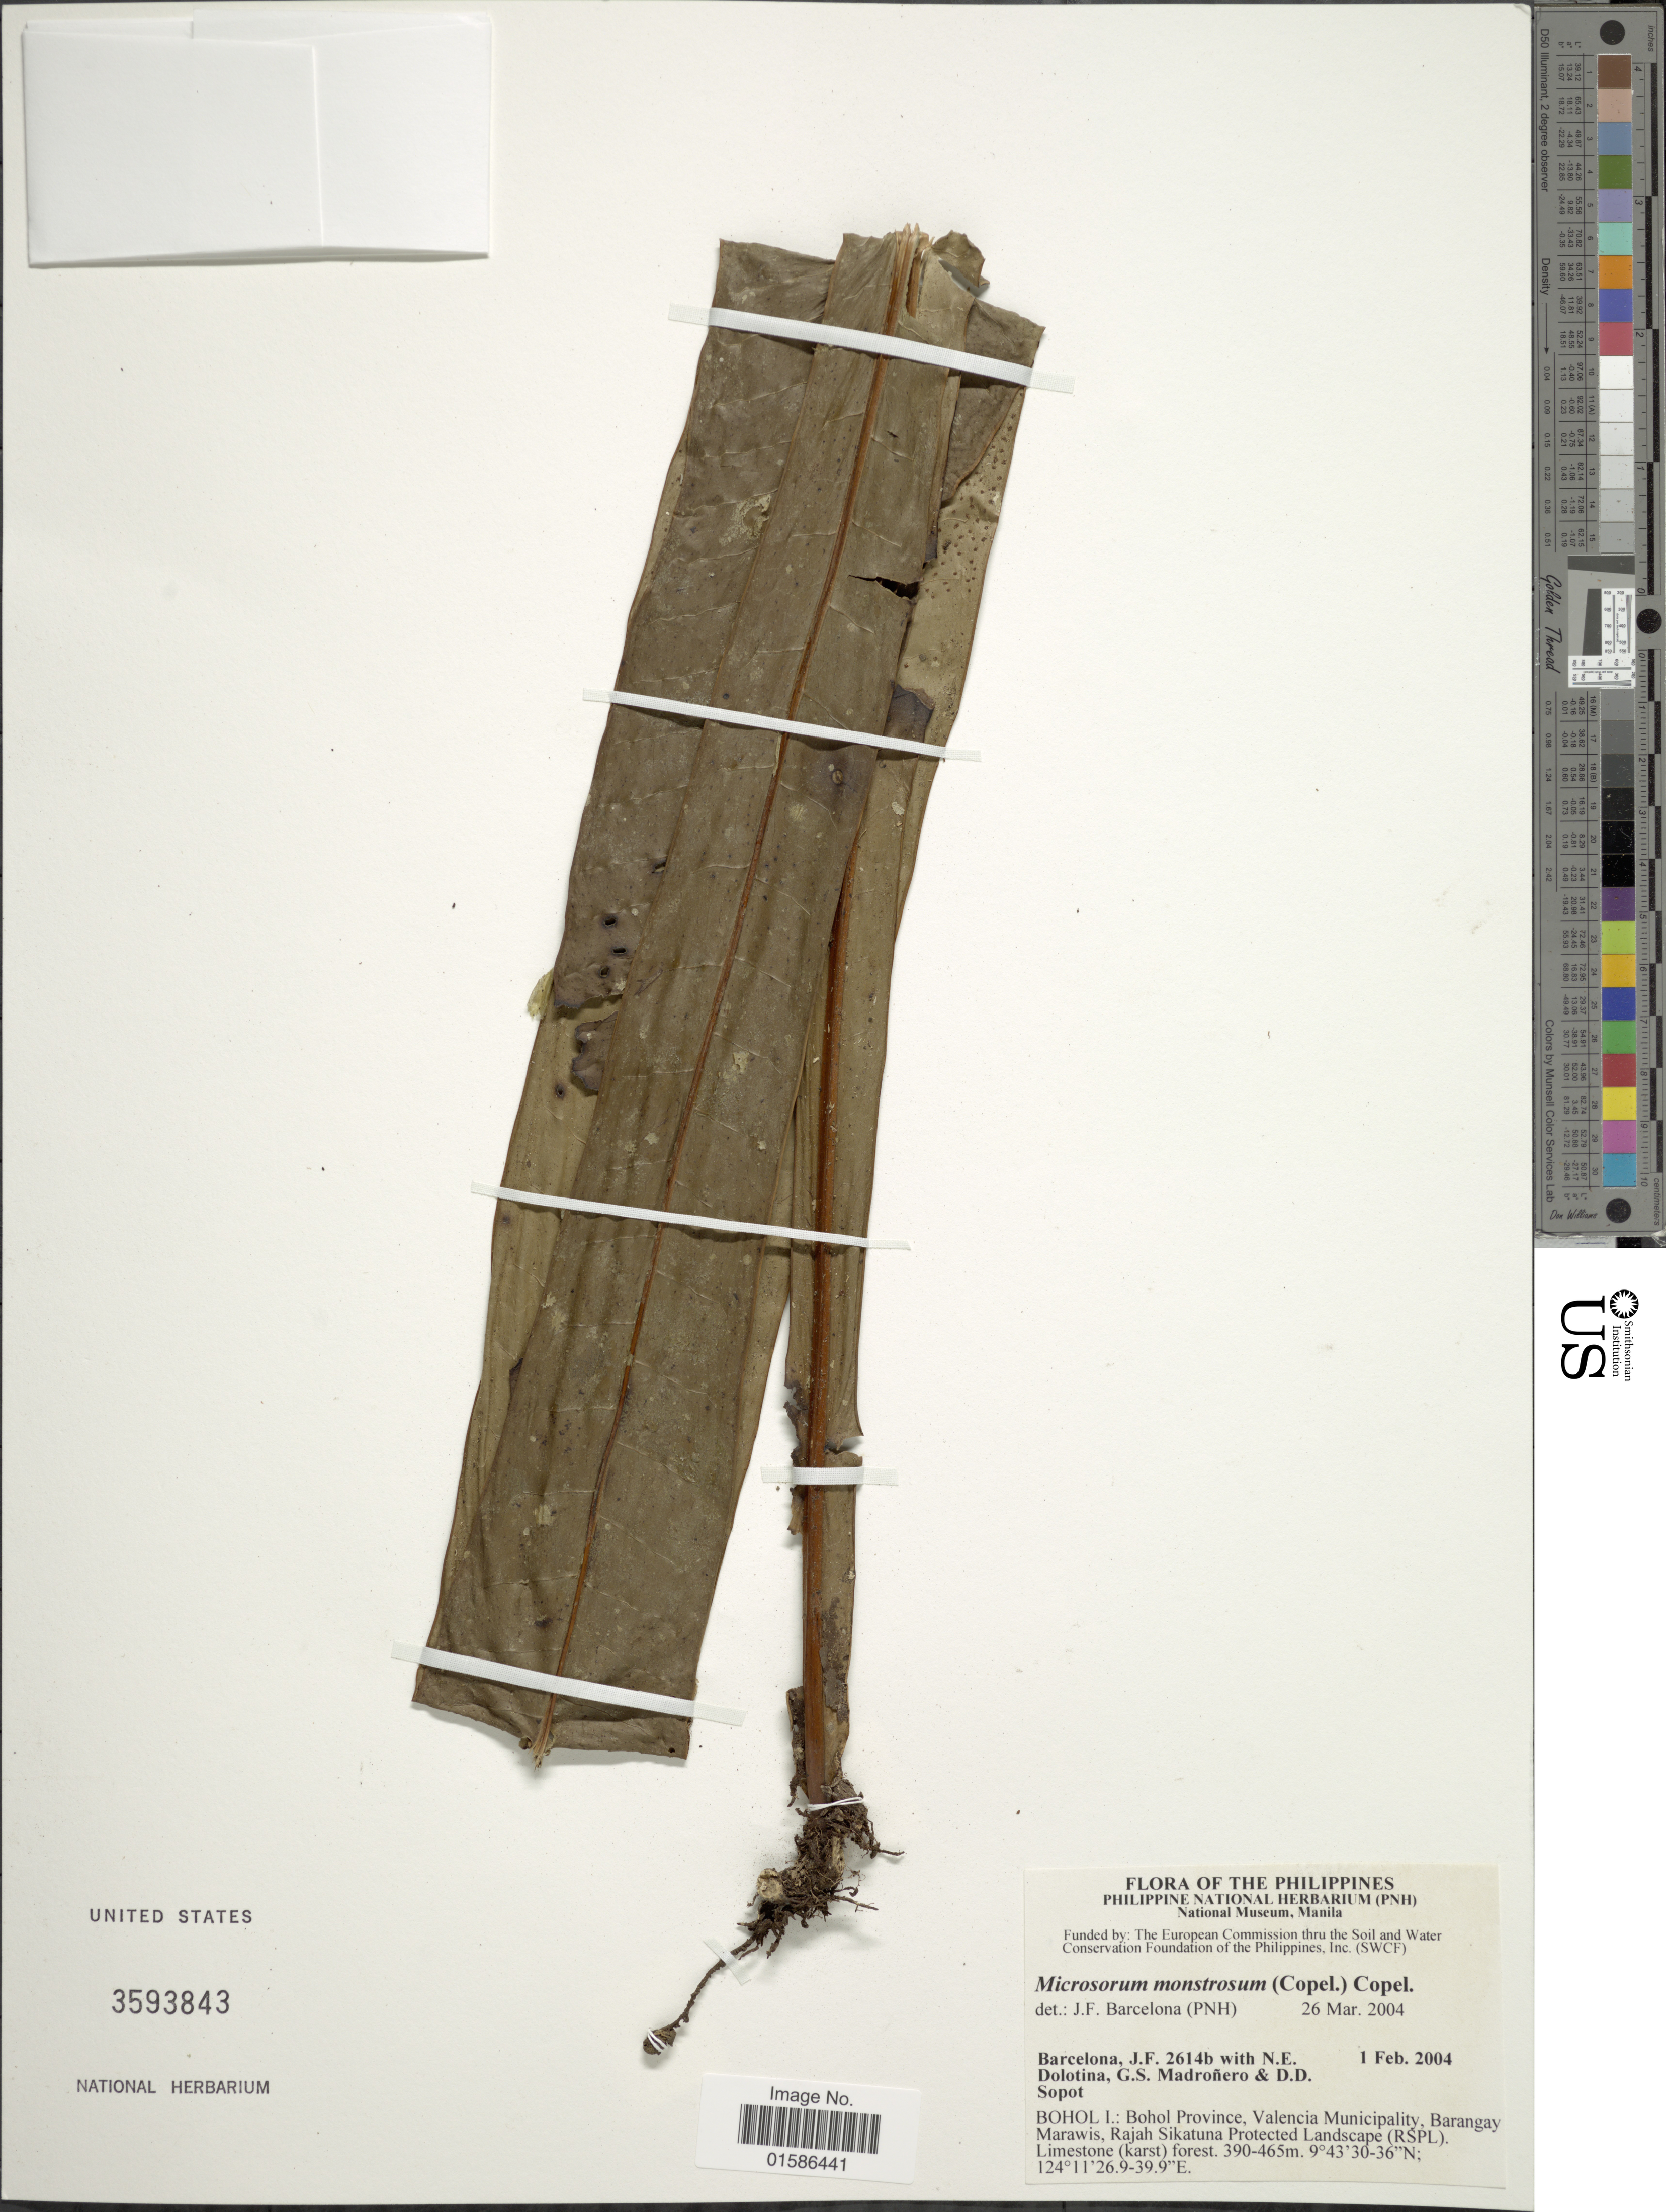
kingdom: Plantae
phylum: Tracheophyta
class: Polypodiopsida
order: Polypodiales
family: Polypodiaceae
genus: Microsorum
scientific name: Microsorum monstrosum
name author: (Copel.) Copel.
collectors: J. F. Barcelona, N. Dolotina, G. Madroñero & D. Sopot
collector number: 2614b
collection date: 2004-02-01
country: Philippines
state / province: Central Visayas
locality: Bohol I: Bohol Province, Valencia Municipality, Barangay Marawis, Rajah Sikatuna Protected Landscape (RSPL)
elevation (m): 390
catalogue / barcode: US 3593842